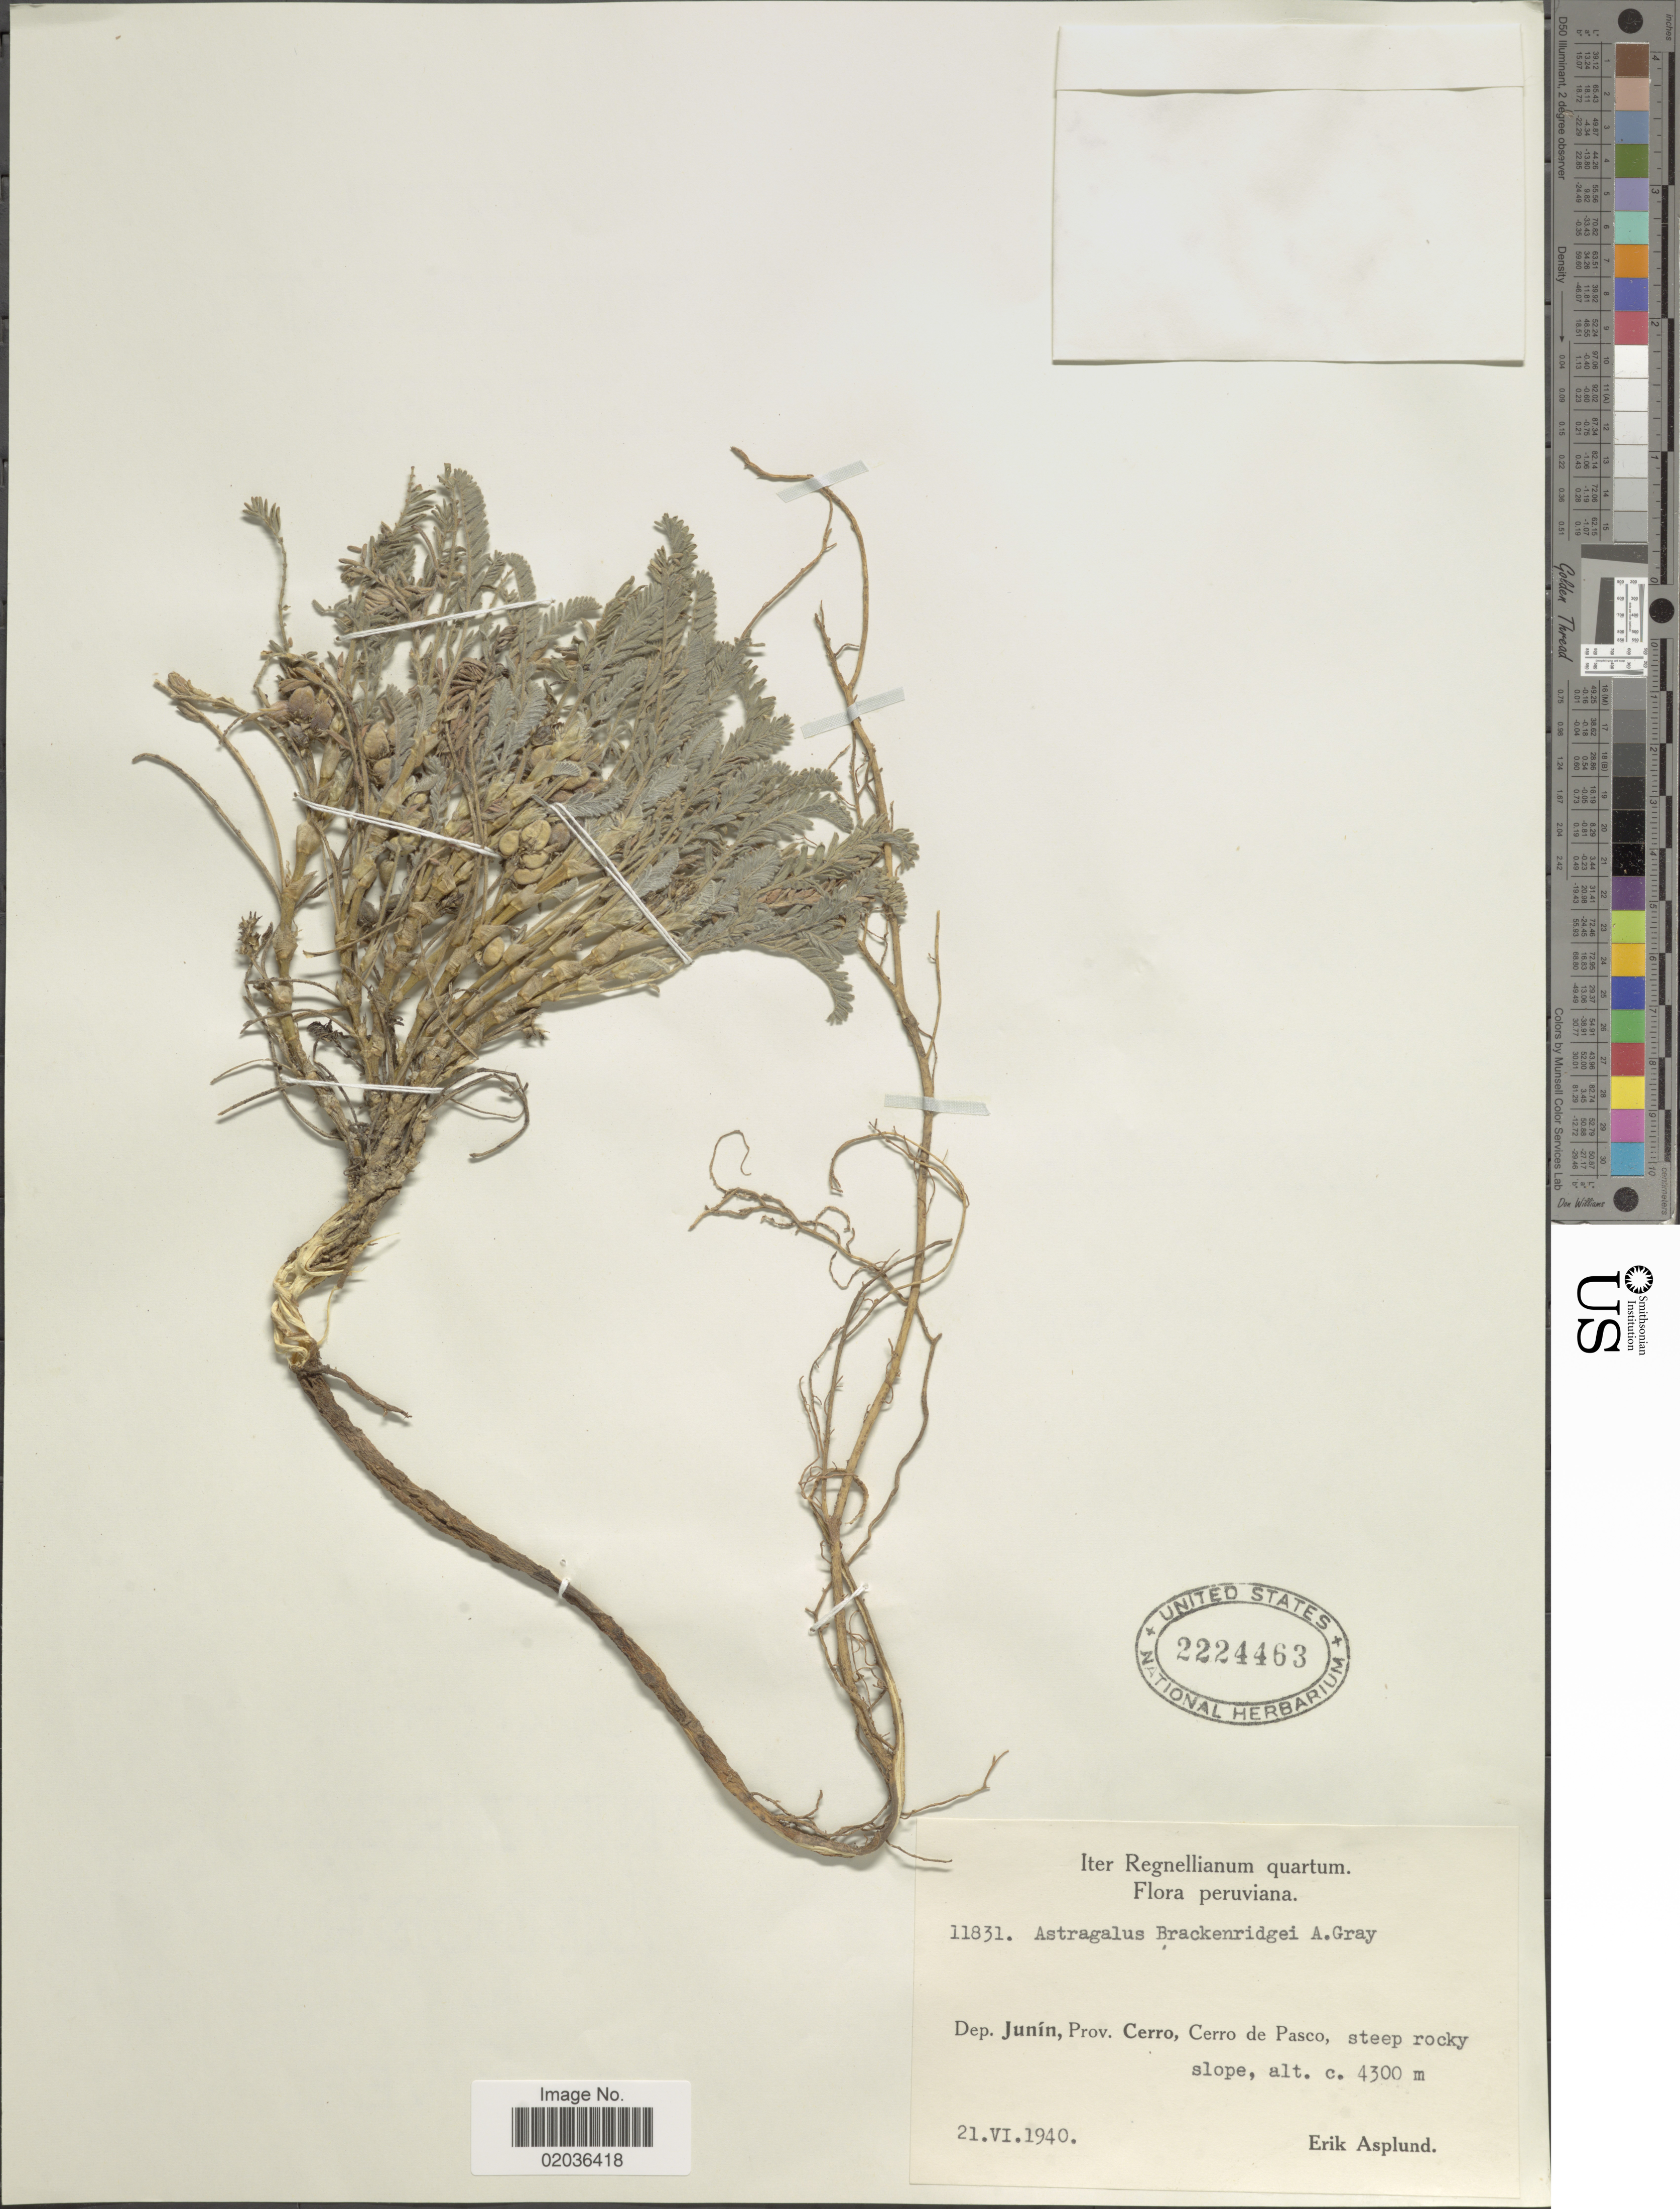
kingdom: Plantae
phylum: Tracheophyta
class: Magnoliopsida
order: Fabales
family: Fabaceae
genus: Astragalus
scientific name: Astragalus brackenridgei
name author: A. Gray in Wilkes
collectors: E. Asplund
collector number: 11831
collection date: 1940-06-21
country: Peru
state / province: Junín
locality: Dep. Junin, Prov. Cerro, Cerro de Pasco, steep rocky slope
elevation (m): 4300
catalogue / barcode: US 2224463